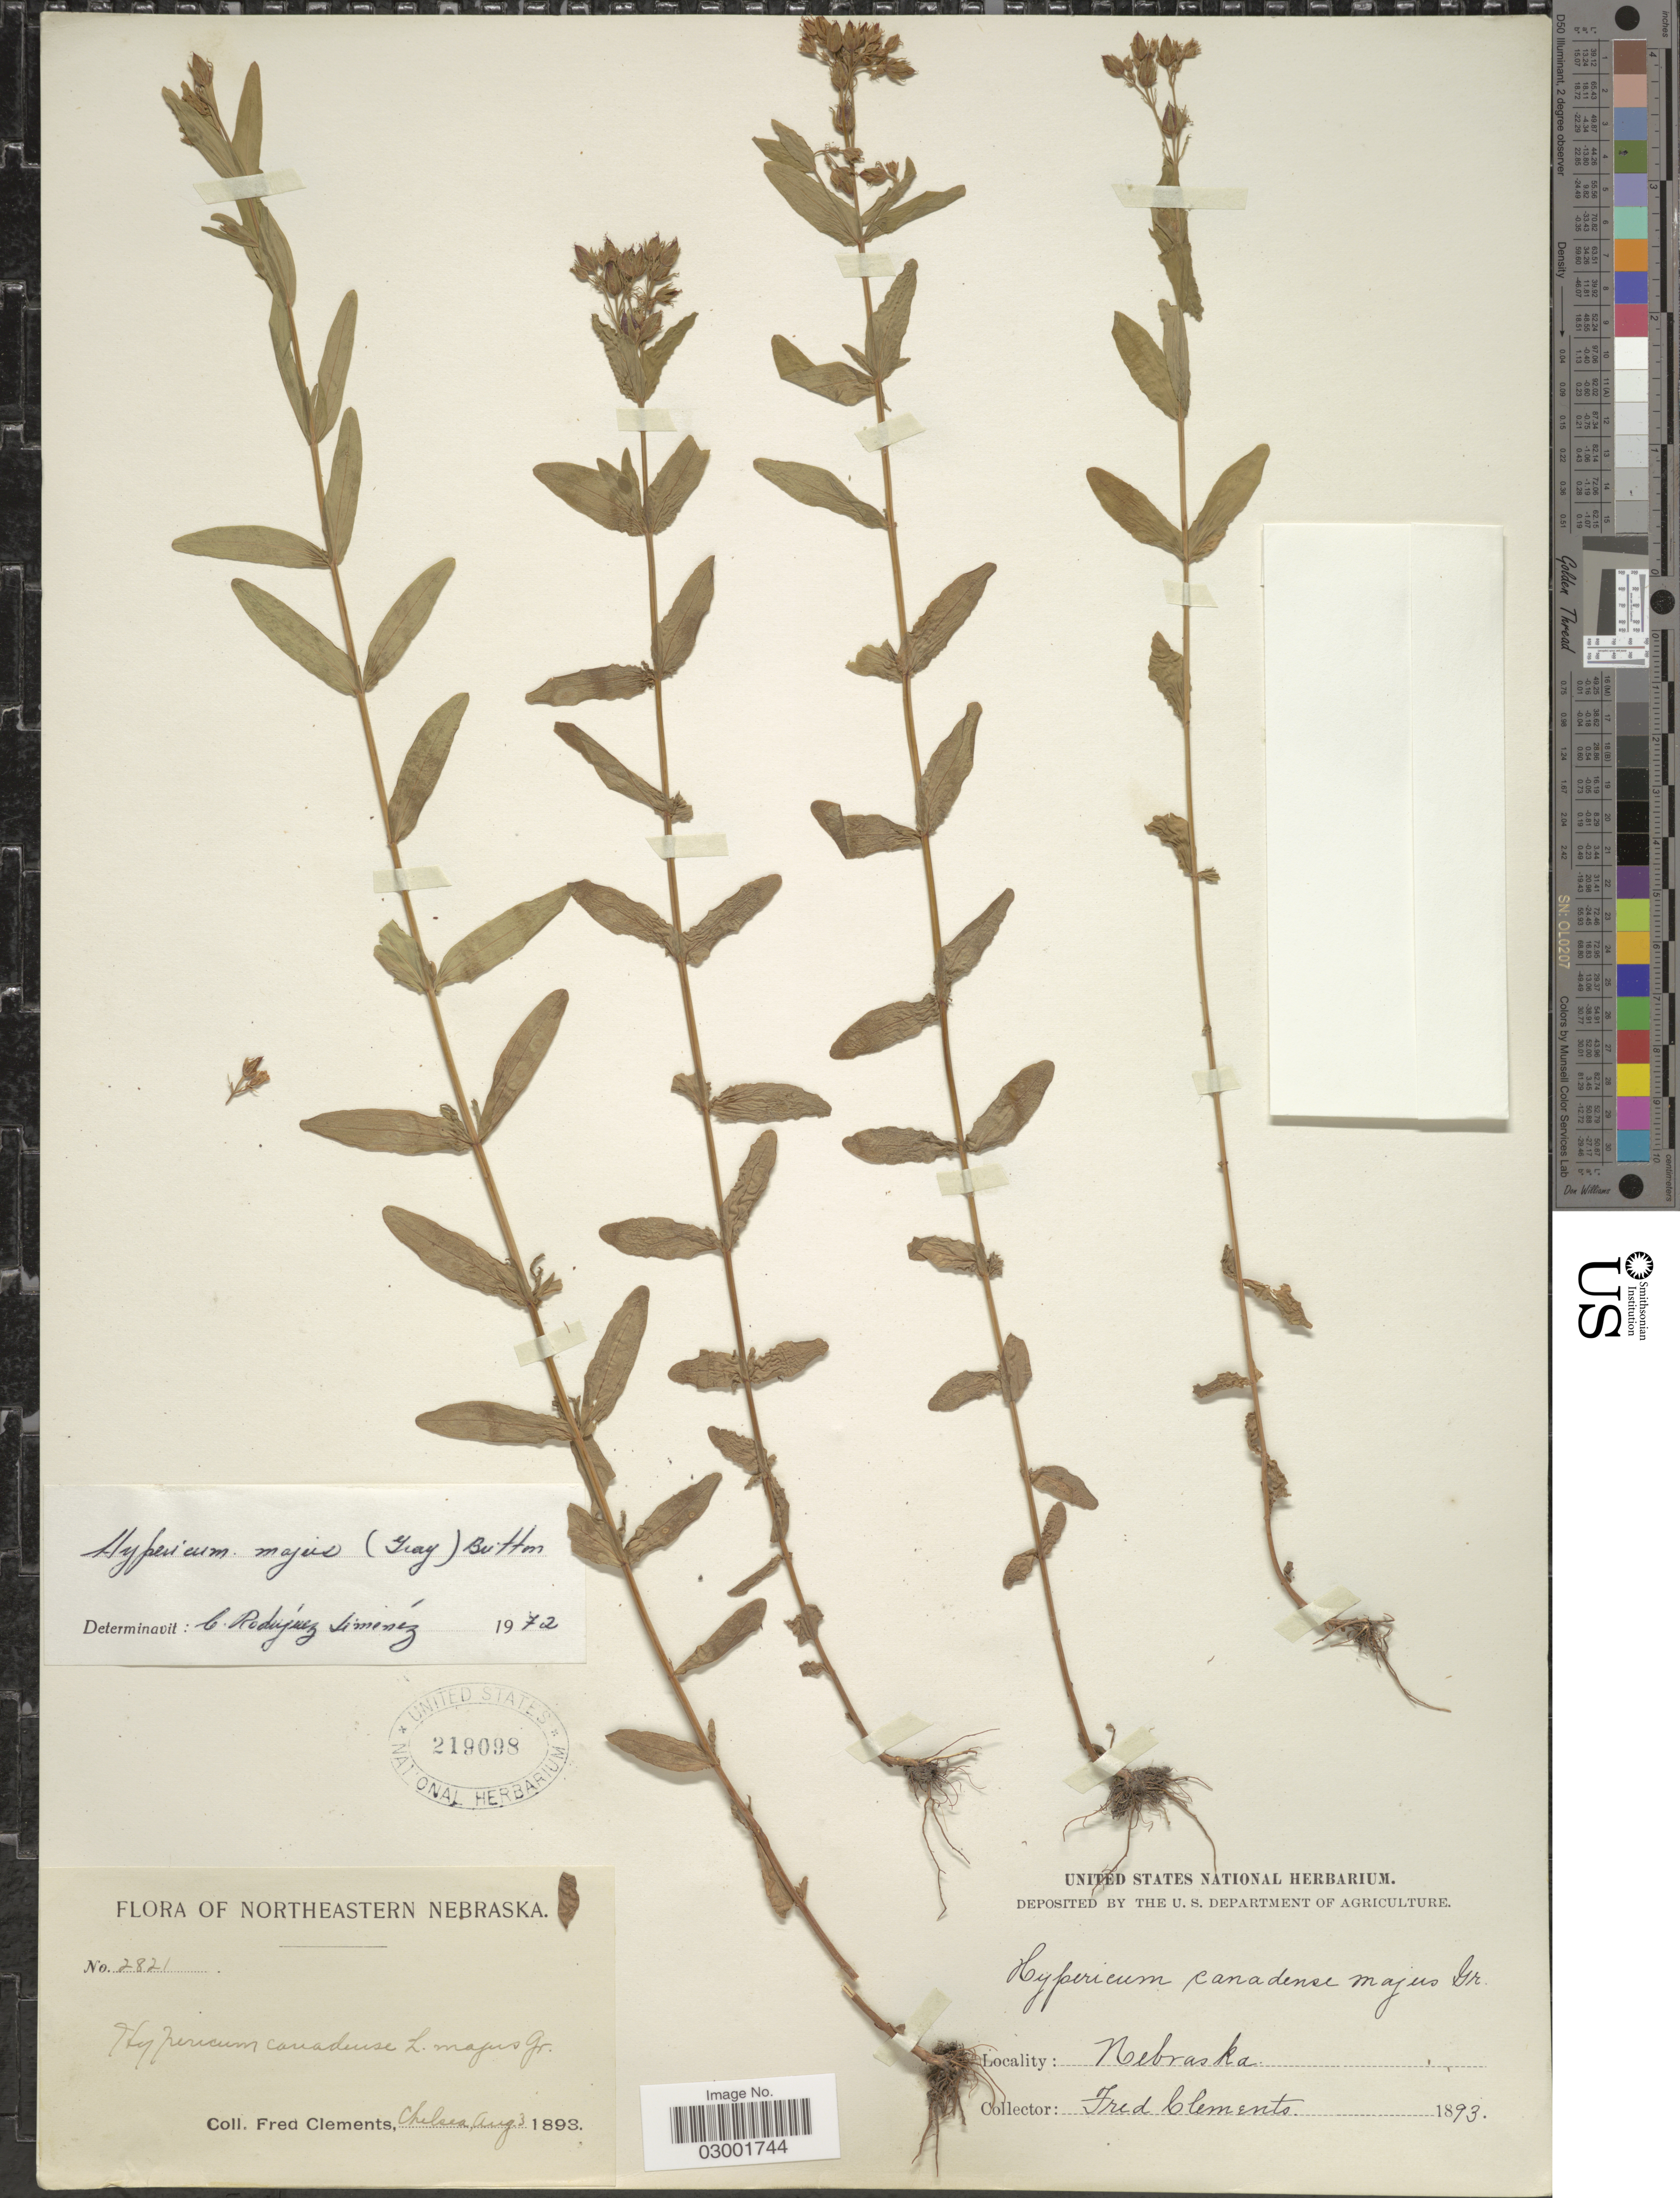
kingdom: Plantae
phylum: Tracheophyta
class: Magnoliopsida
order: Malpighiales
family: Hypericaceae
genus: Hypericum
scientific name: Hypericum majus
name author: (A. Gray) Britton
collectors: F. Clements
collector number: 2821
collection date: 1893-08-03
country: United States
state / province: Nebraska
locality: Northeastern Nebraska. Chelsea.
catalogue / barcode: US 219098